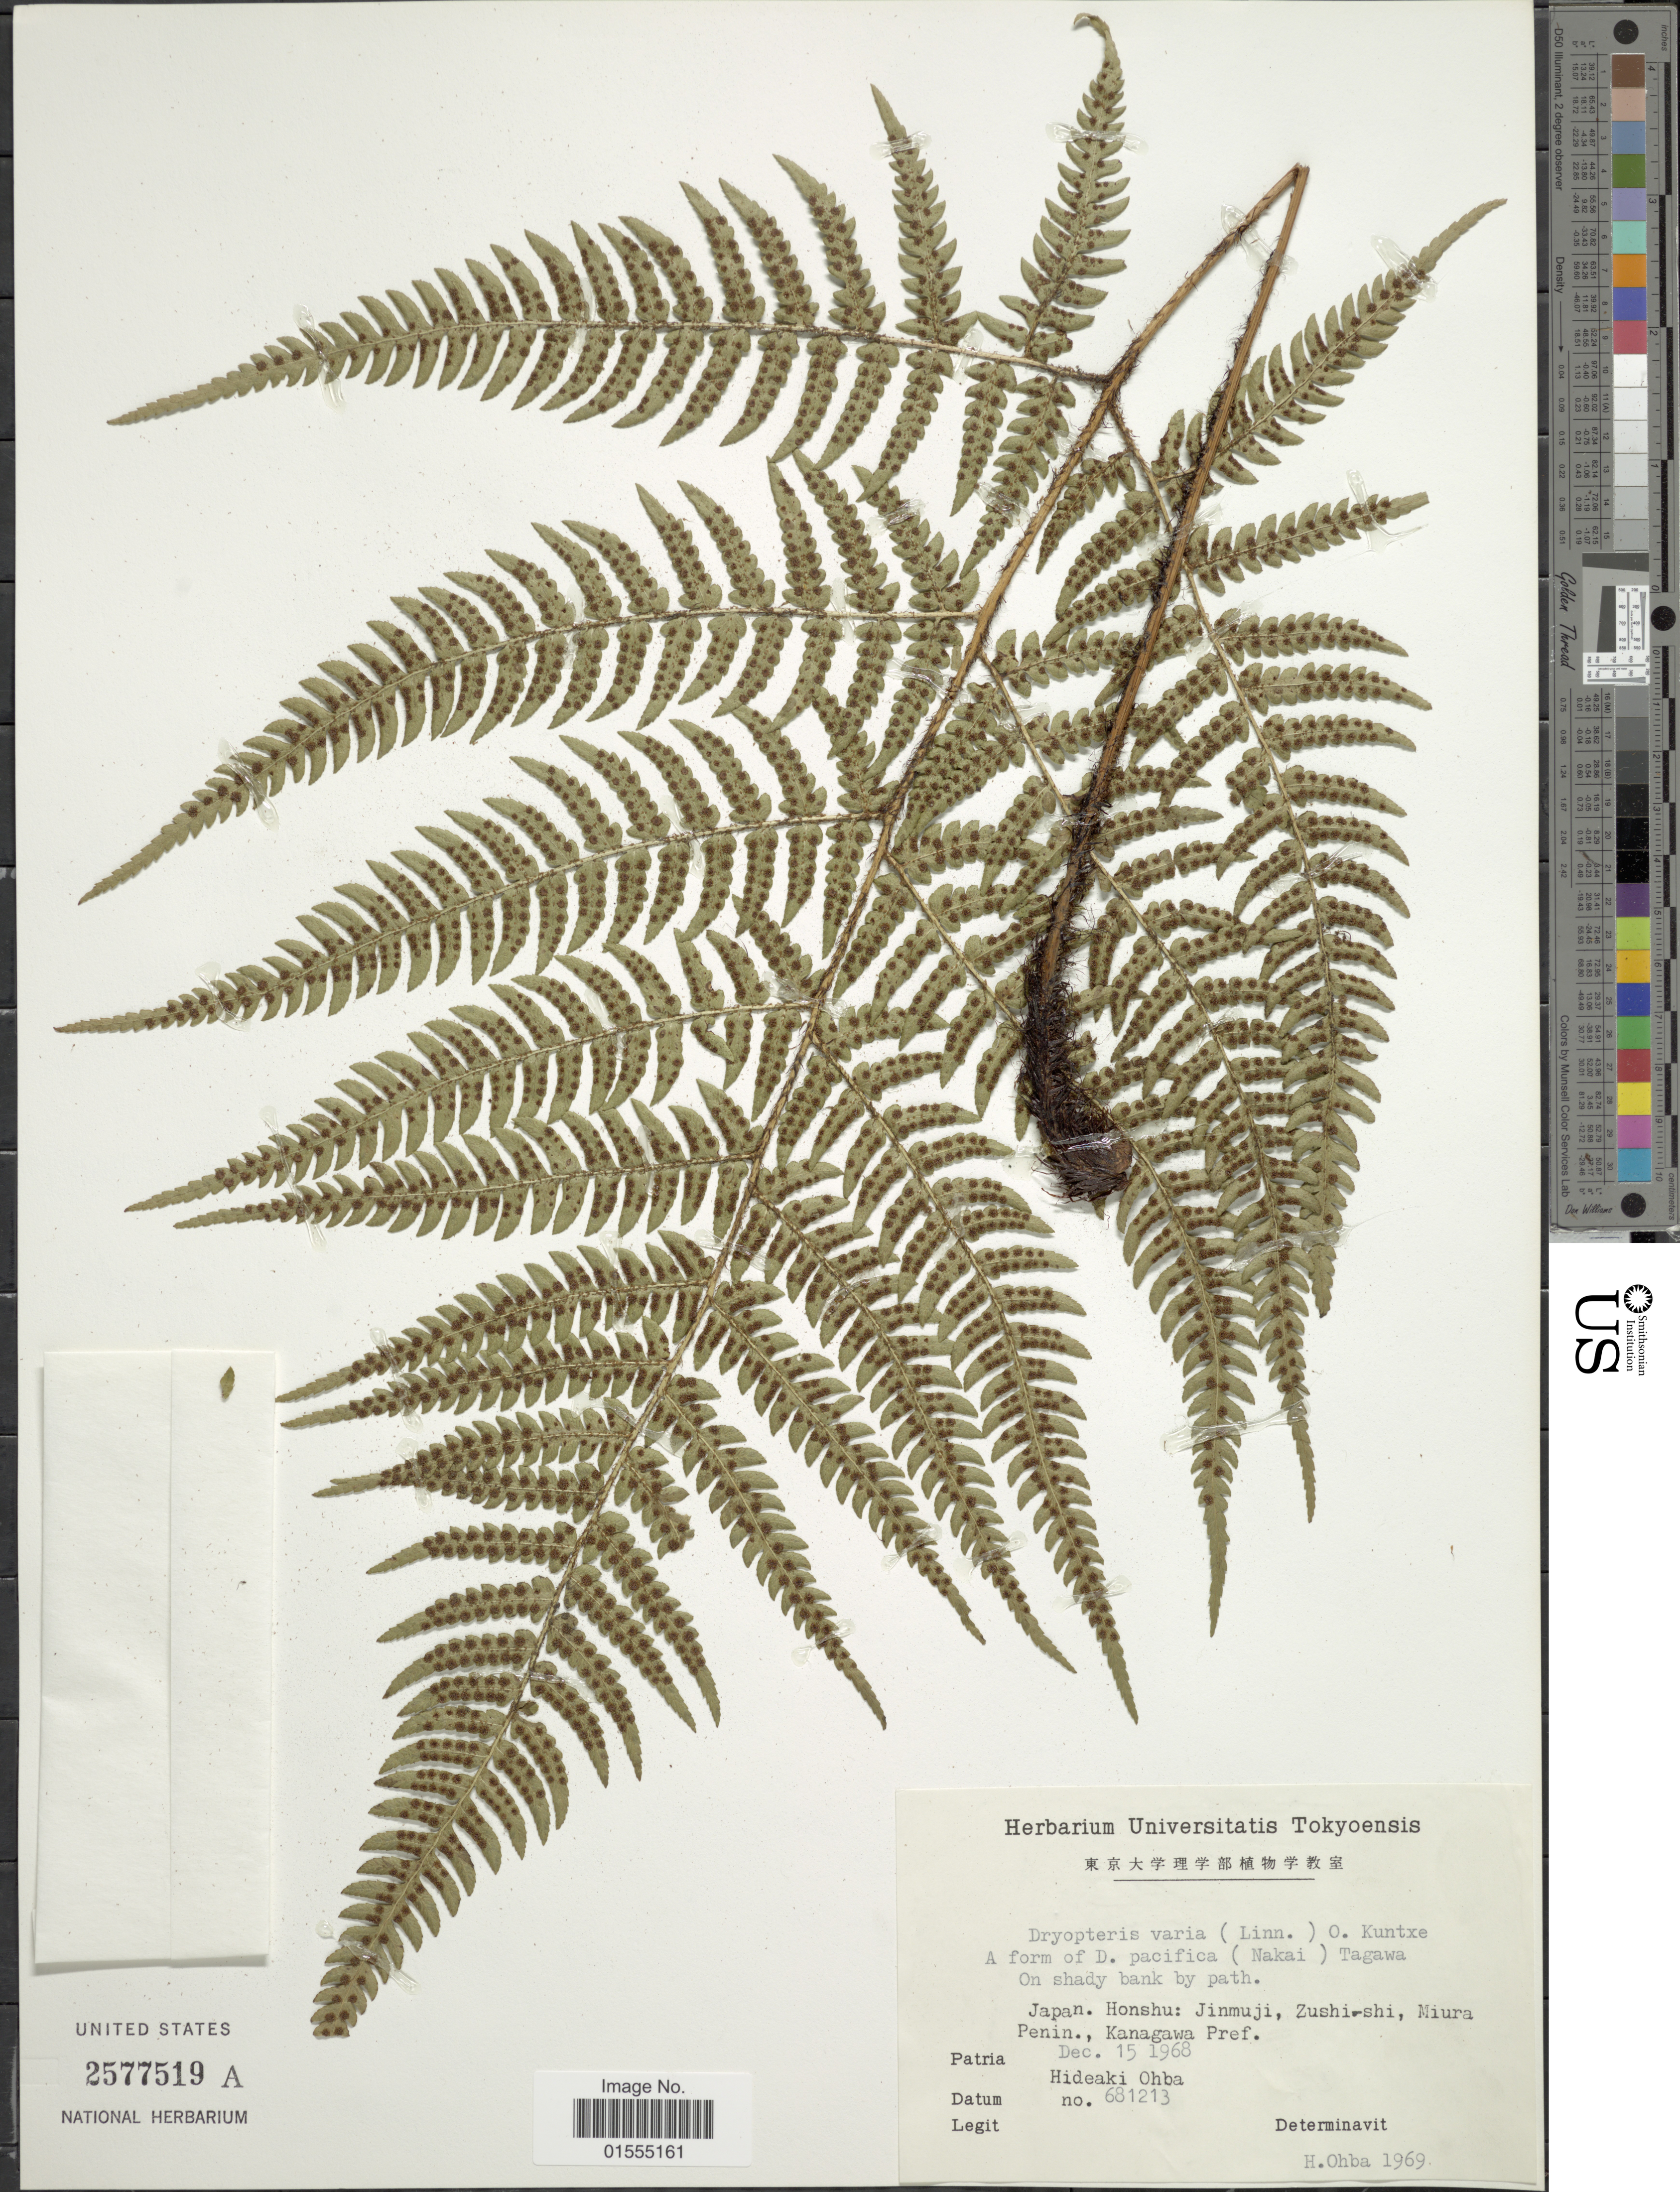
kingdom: Plantae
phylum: Tracheophyta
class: Polypodiopsida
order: Polypodiales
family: Dryopteridaceae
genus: Dryopteris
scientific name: Dryopteris varia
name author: (L.) Kuntze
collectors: H. Ohba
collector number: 681213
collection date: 1968-12-12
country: Japan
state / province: Kanagawa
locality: Honshu: Jinmuji, Zushi-shi, Miura Penin., Kanagawa Pref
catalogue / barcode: US 2577519A